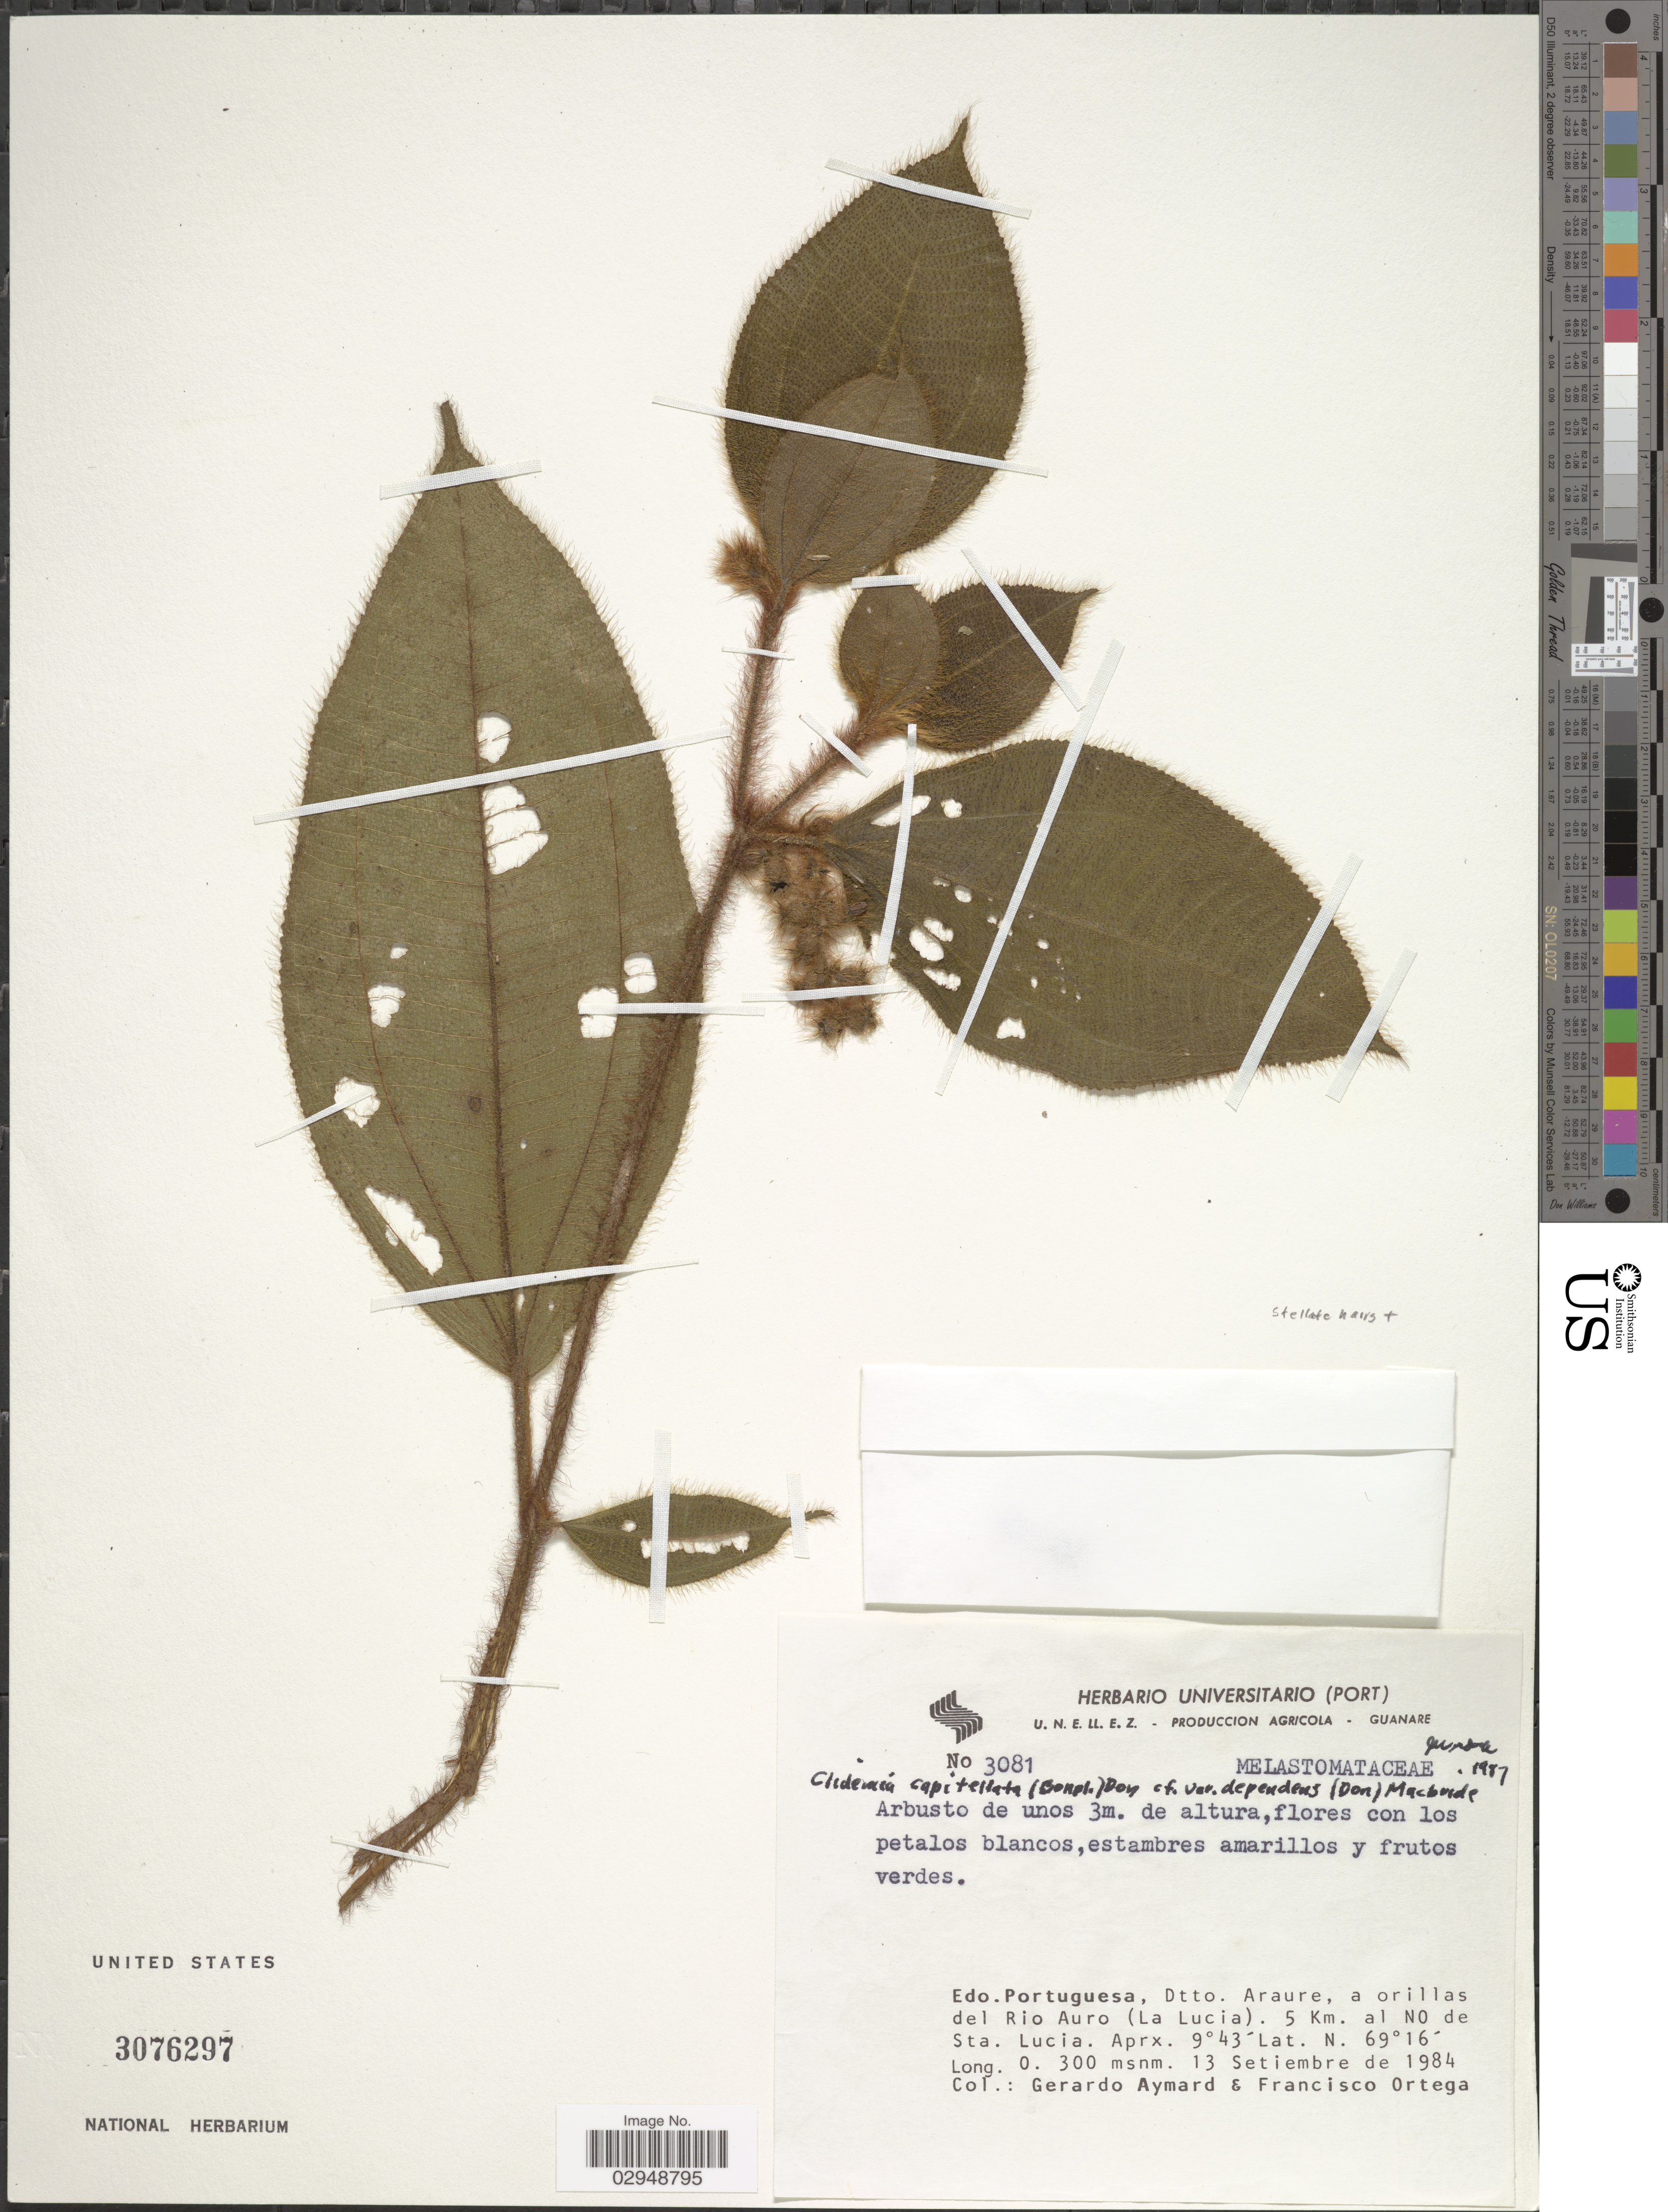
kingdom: Plantae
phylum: Tracheophyta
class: Magnoliopsida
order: Myrtales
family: Melastomataceae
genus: Clidemia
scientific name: Clidemia capitellata var. dependens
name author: (Pav. & D. Don) J.F. Macbr.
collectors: G. A. Aymard & F. J. Ortega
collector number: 3081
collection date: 1984-09-13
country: Venezuela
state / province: Portuguesa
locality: Edo. Portuguesa, Dtto. Araure, a orillas del Rio Auro (La Lucia). 5 Km. al NO de Sta. Lucia.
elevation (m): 300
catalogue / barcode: US 3076297